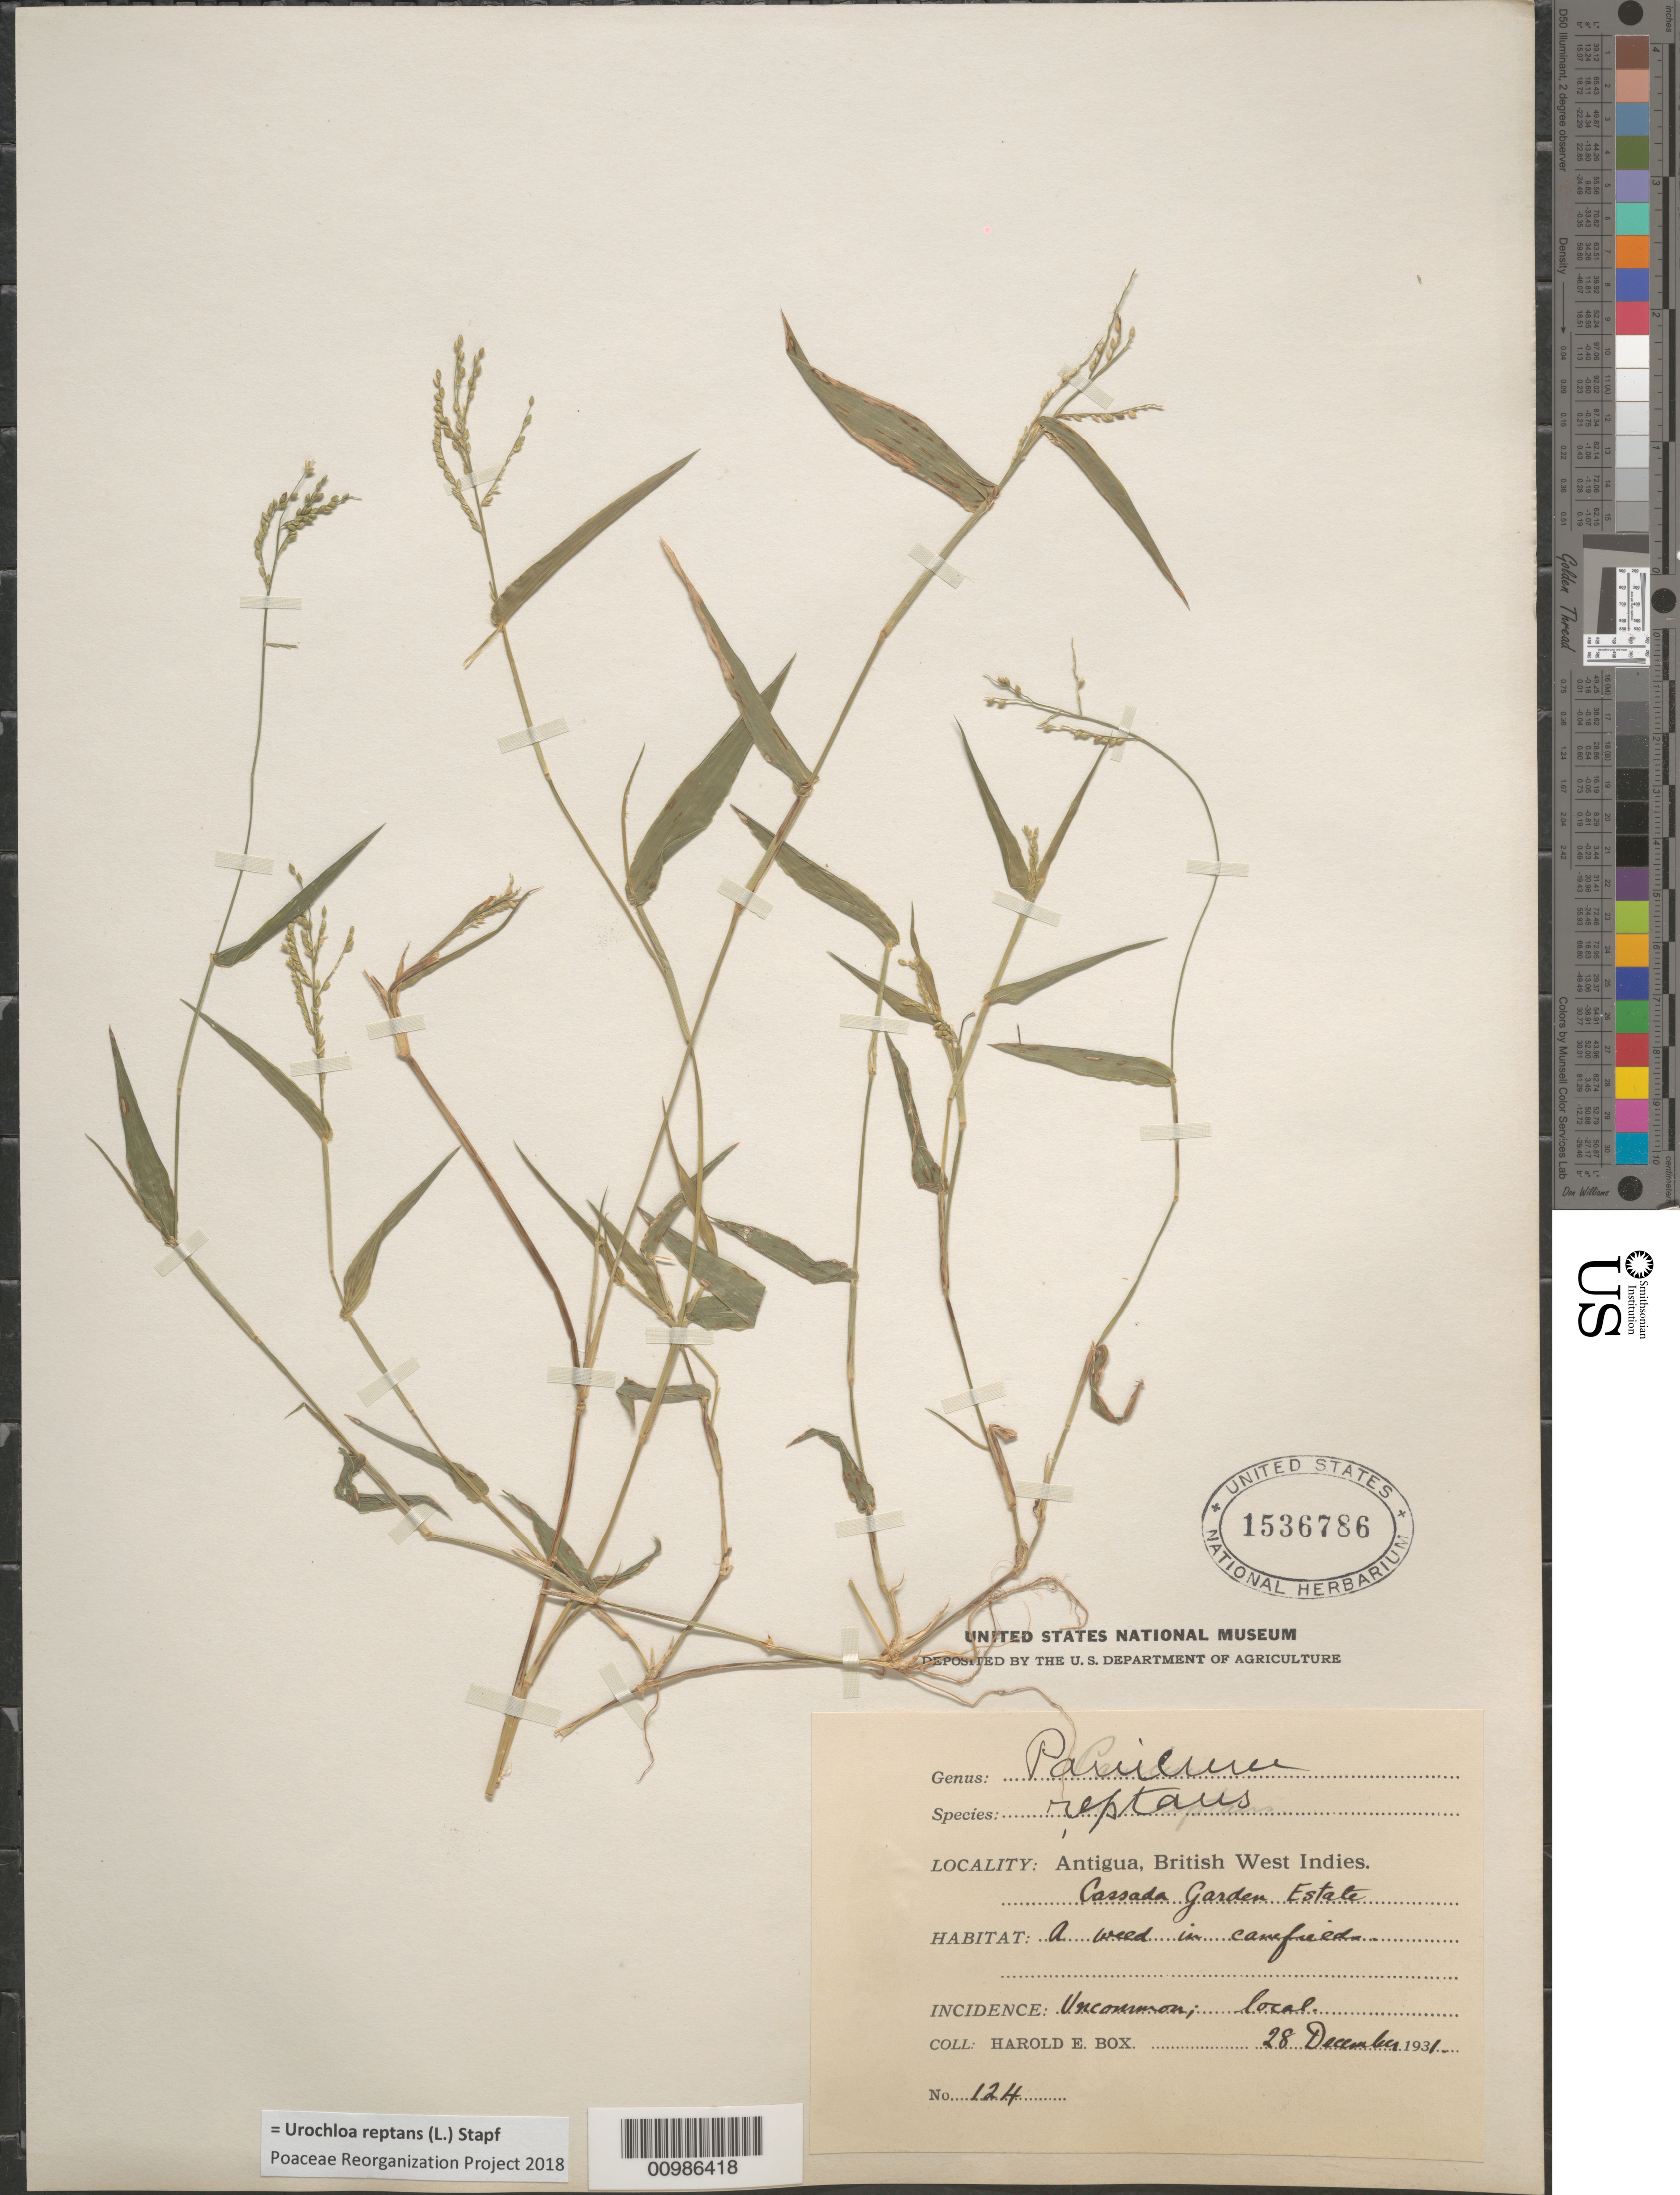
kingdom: Plantae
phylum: Tracheophyta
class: Liliopsida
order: Poales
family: Poaceae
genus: Brachiaria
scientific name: Brachiaria reptans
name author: (L.) C.E. Hubb. & C.A. Gardner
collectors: H. E. Box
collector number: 124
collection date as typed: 28 Dec 1931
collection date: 1931-12-28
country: Antigua and Barbuda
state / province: Saint George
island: Antigua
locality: Cassada Garden Estate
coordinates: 0 N, 0 E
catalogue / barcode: US 1536786